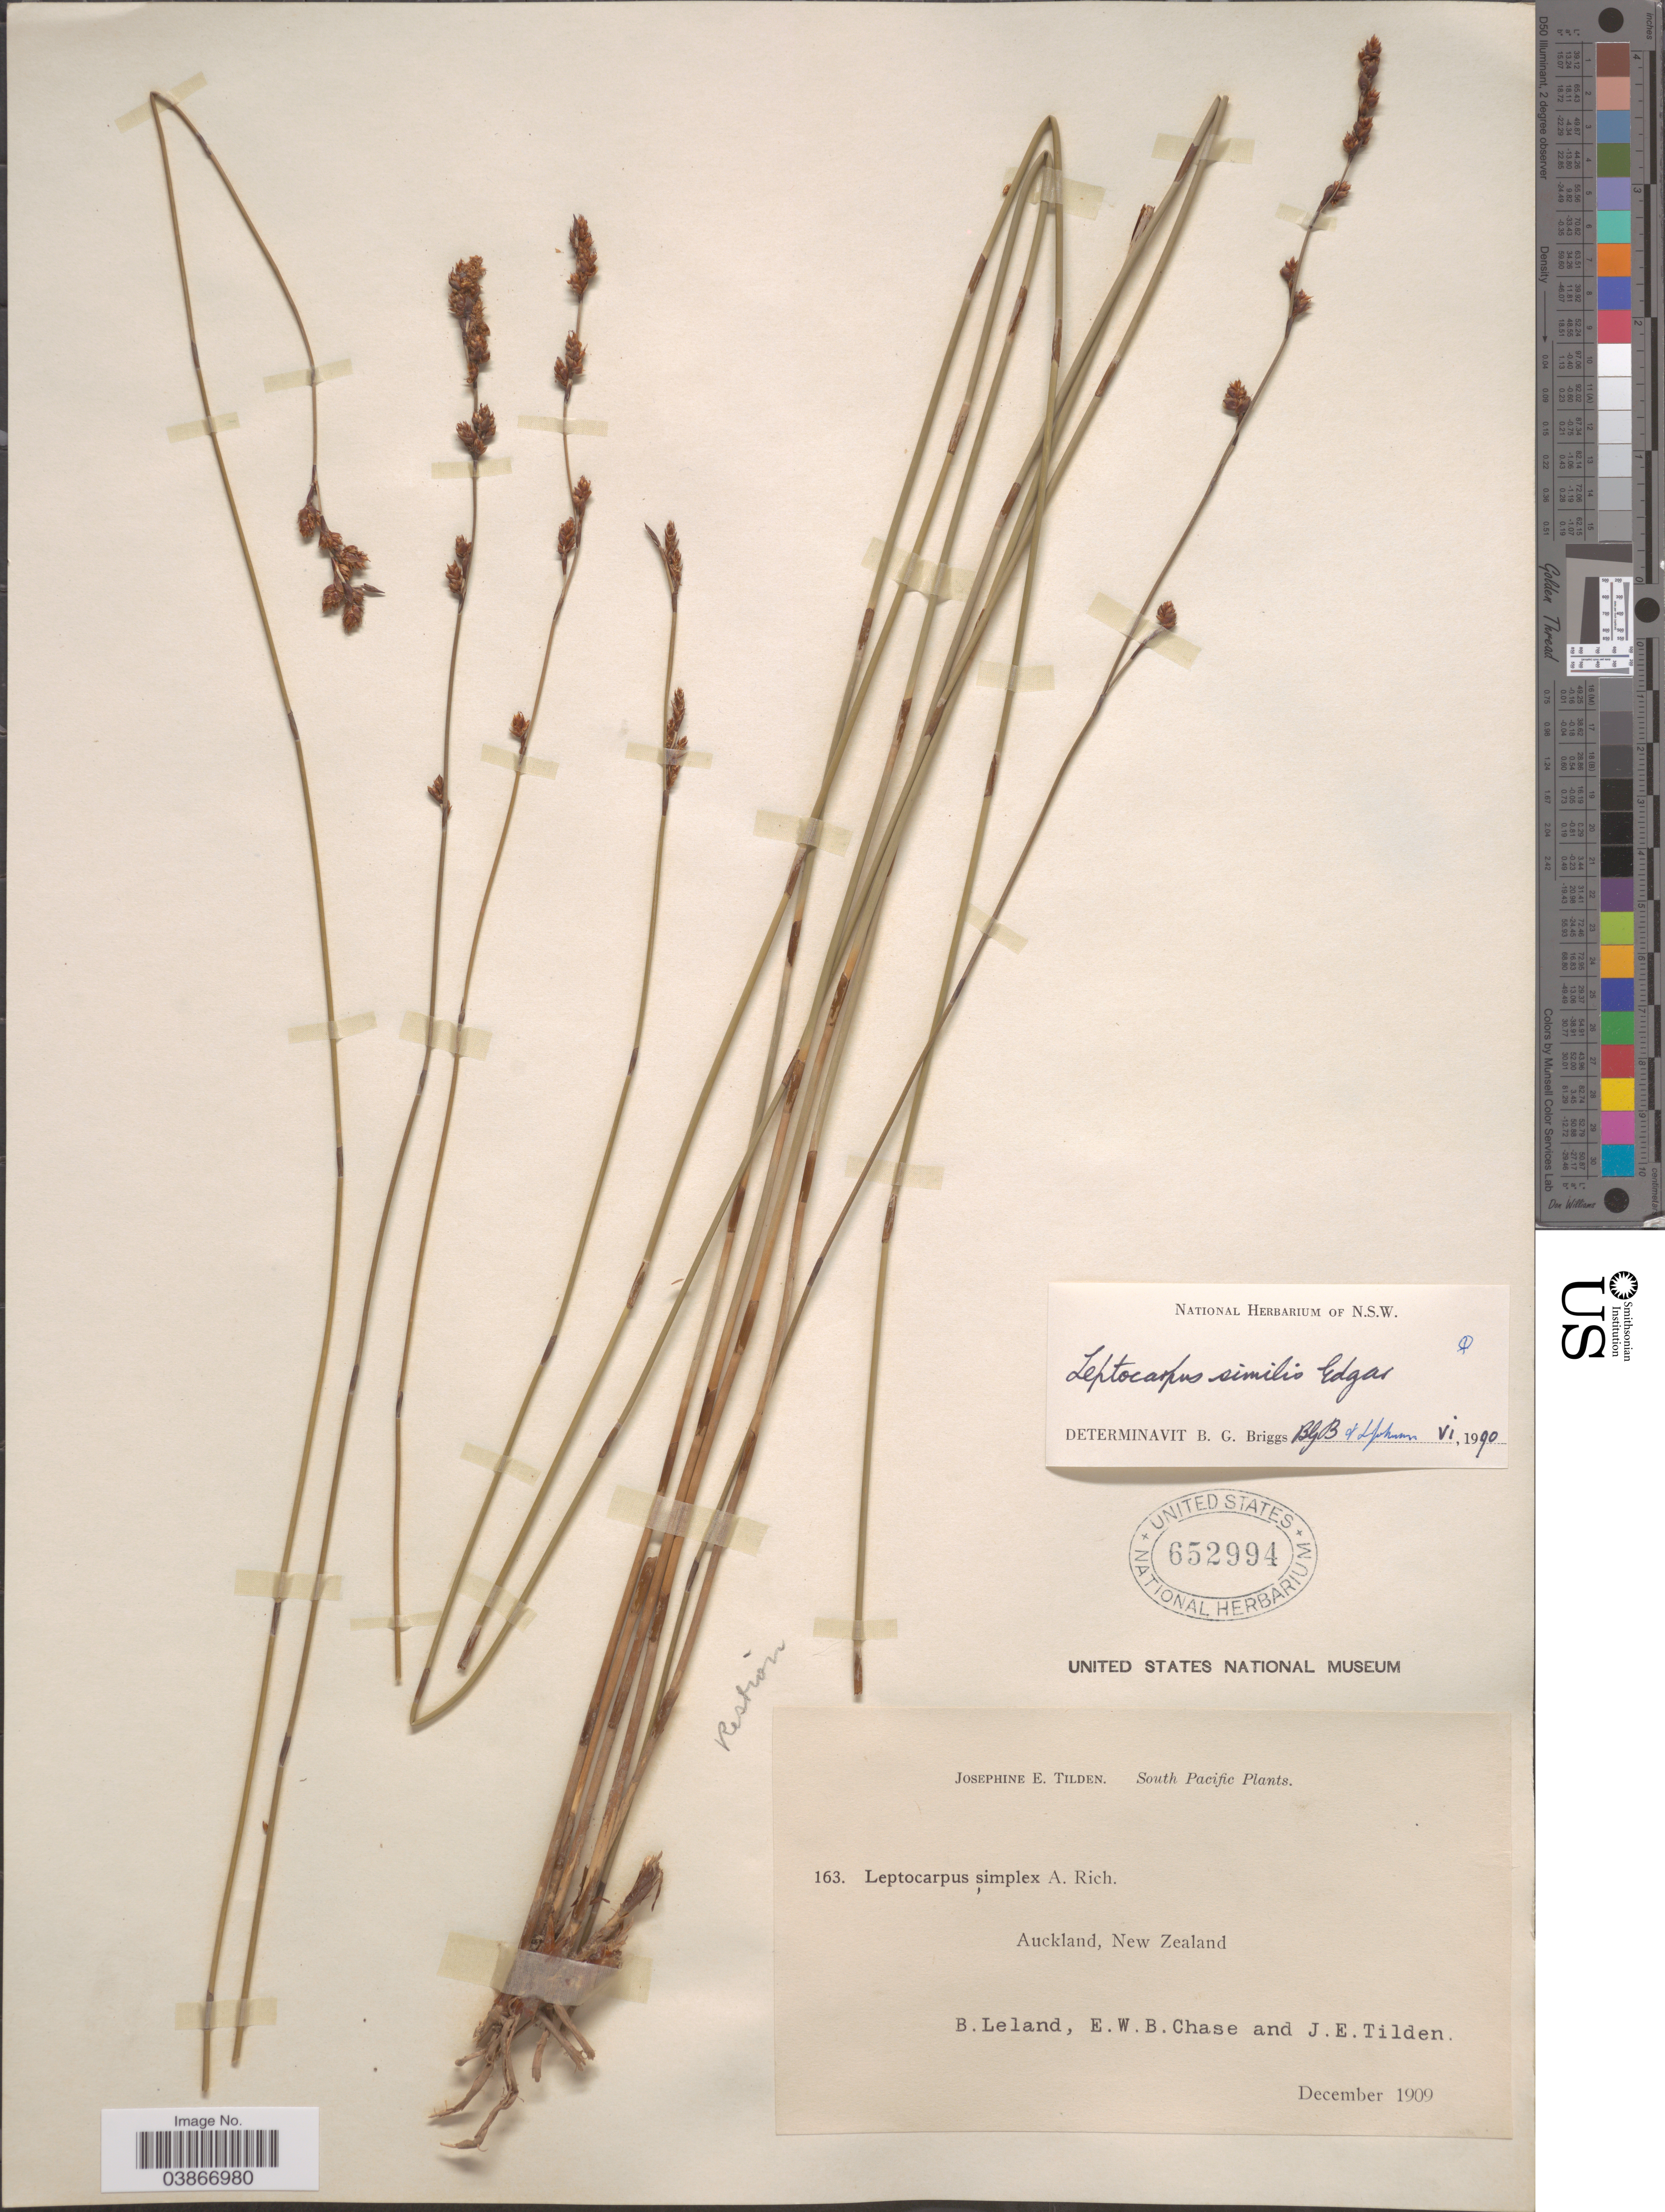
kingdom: Plantae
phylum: Tracheophyta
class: Liliopsida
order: Poales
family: Restionaceae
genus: Leptocarpus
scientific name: Leptocarpus similis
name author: Edgar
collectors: B. Leland, E. W. Chase & J. E. Tilden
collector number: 163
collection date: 1909-12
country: New Zealand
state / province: Auckland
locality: South Pacific.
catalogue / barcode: US 652994